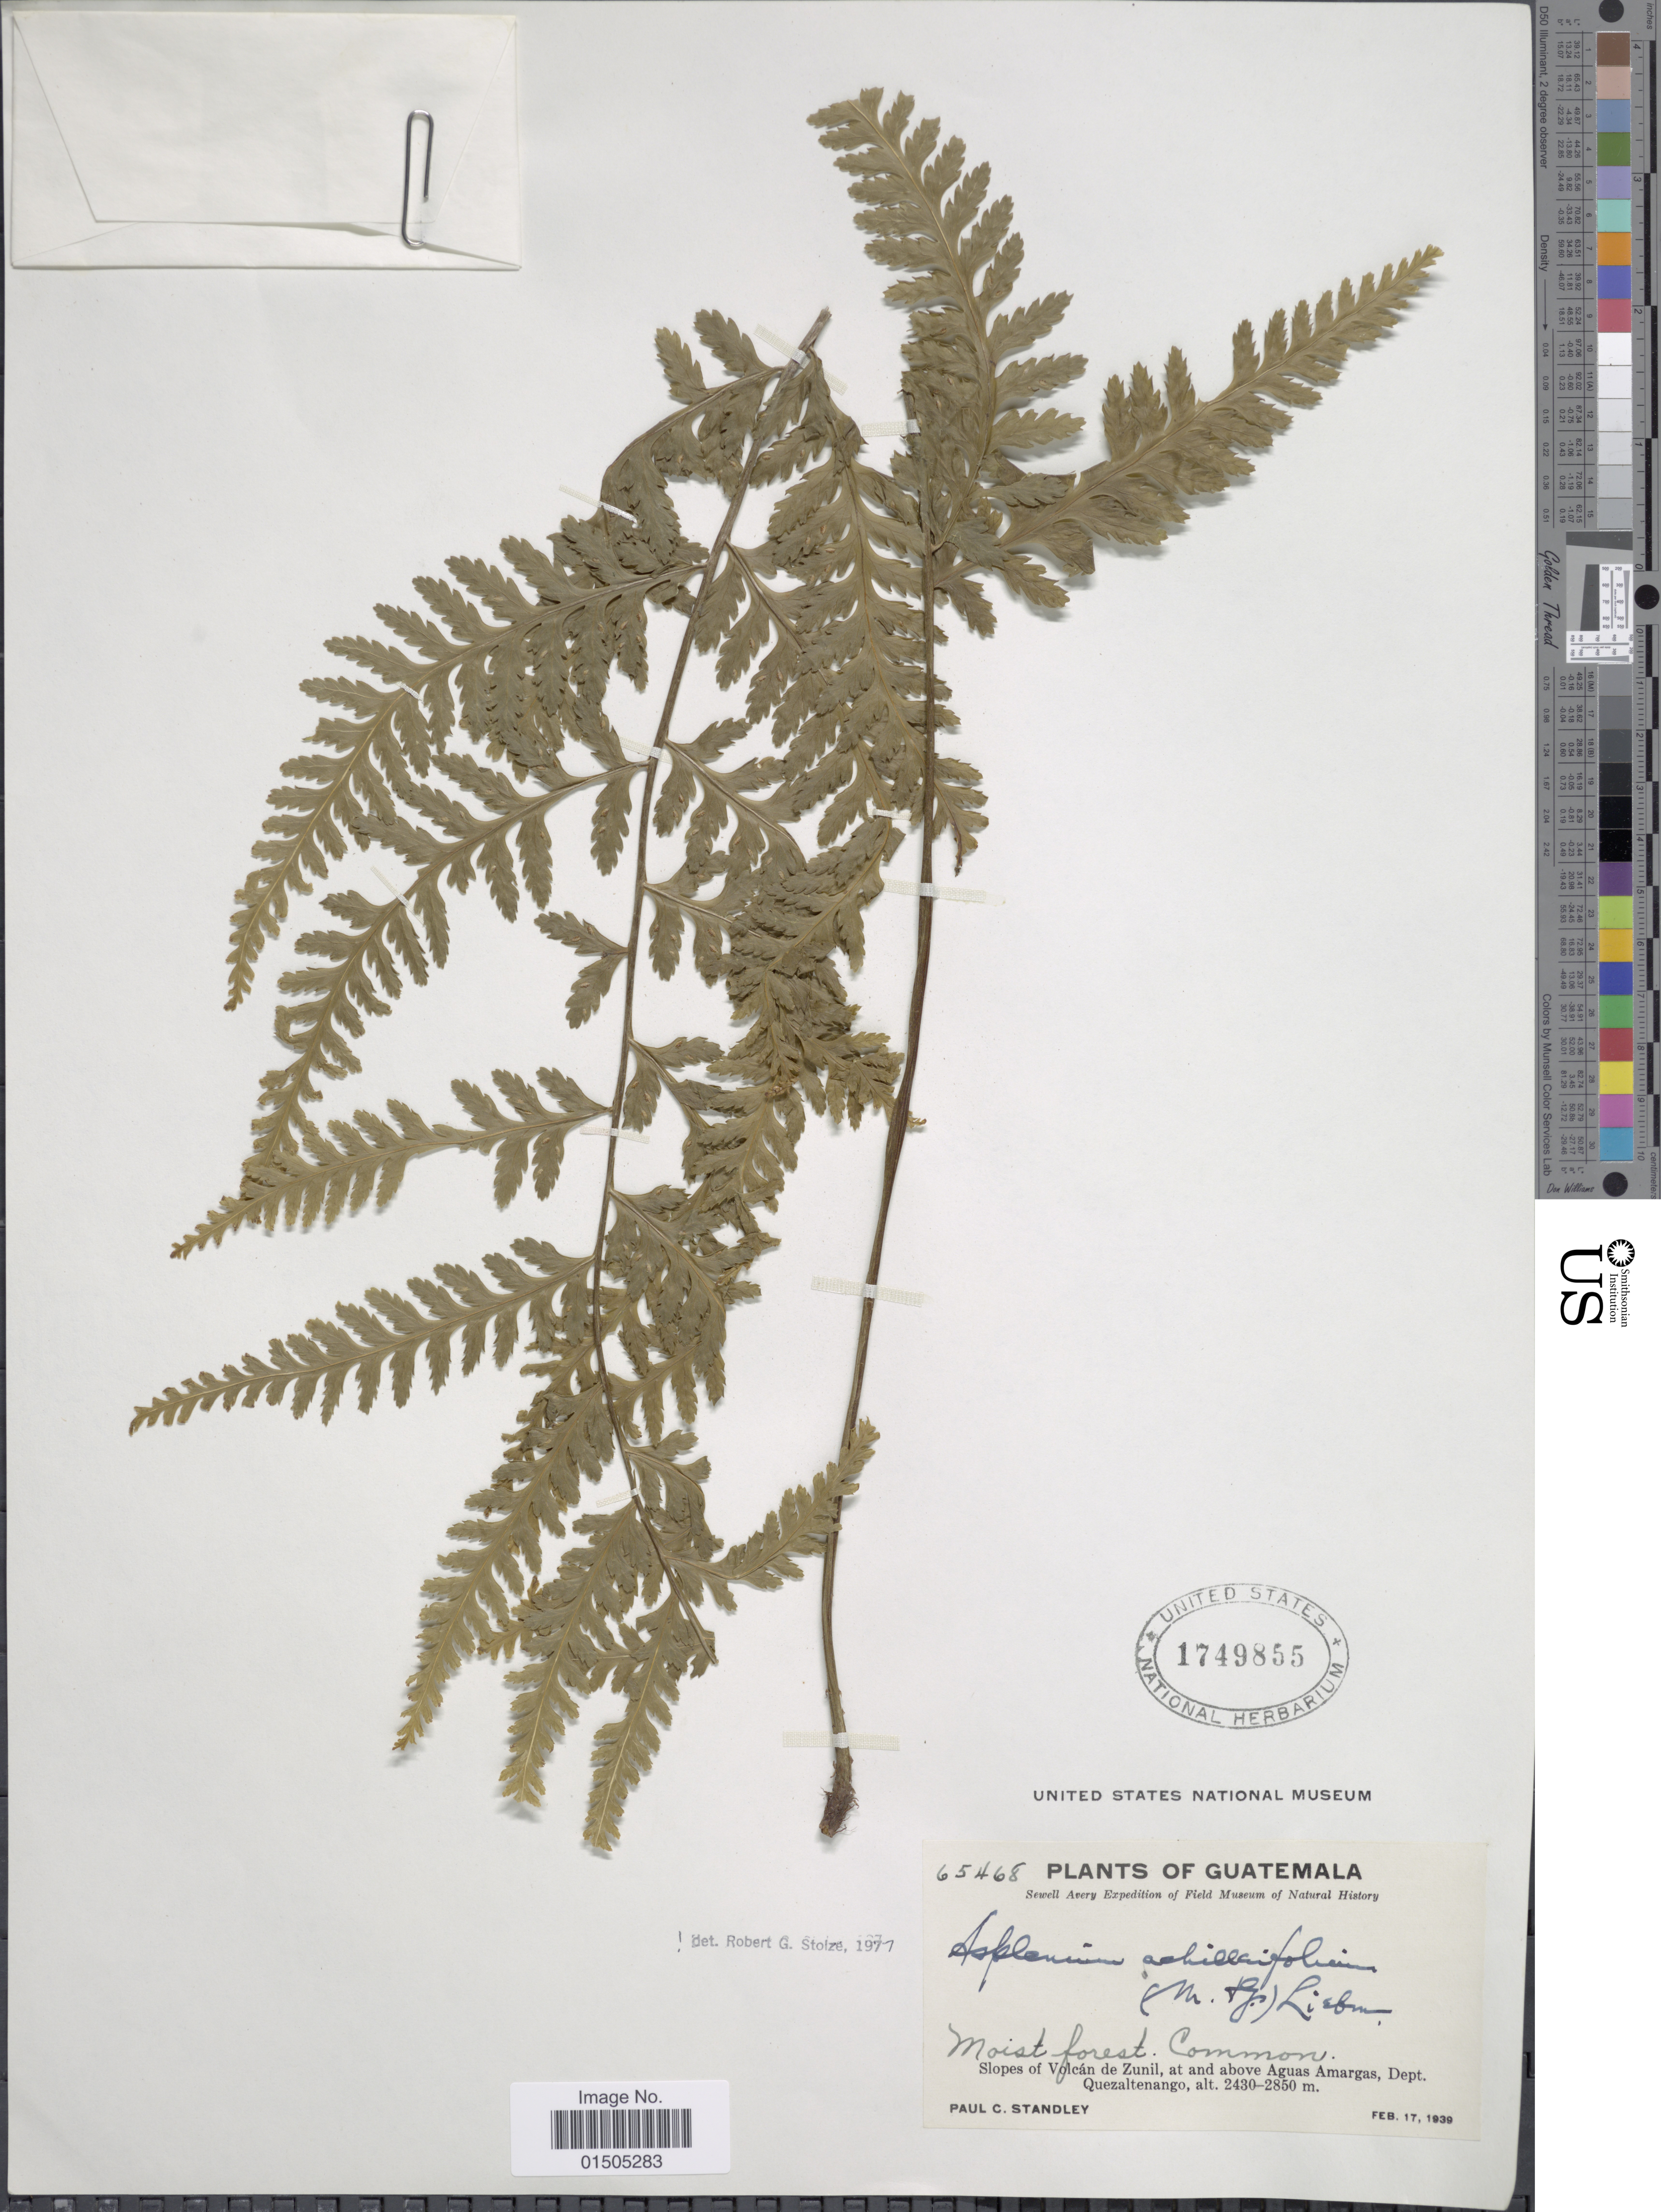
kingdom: Plantae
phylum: Tracheophyta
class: Polypodiopsida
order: Polypodiales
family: Aspleniaceae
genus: Asplenium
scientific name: Asplenium achilleifolium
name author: (M. Martens & Galeotti) Liebm.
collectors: P. C. Standley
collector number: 65468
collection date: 1939-02-17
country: Guatemala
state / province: Quetzaltenango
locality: Slopes of Volcán de Zunil, at and above Aguas Amargas.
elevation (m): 2430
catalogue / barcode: US 1749855